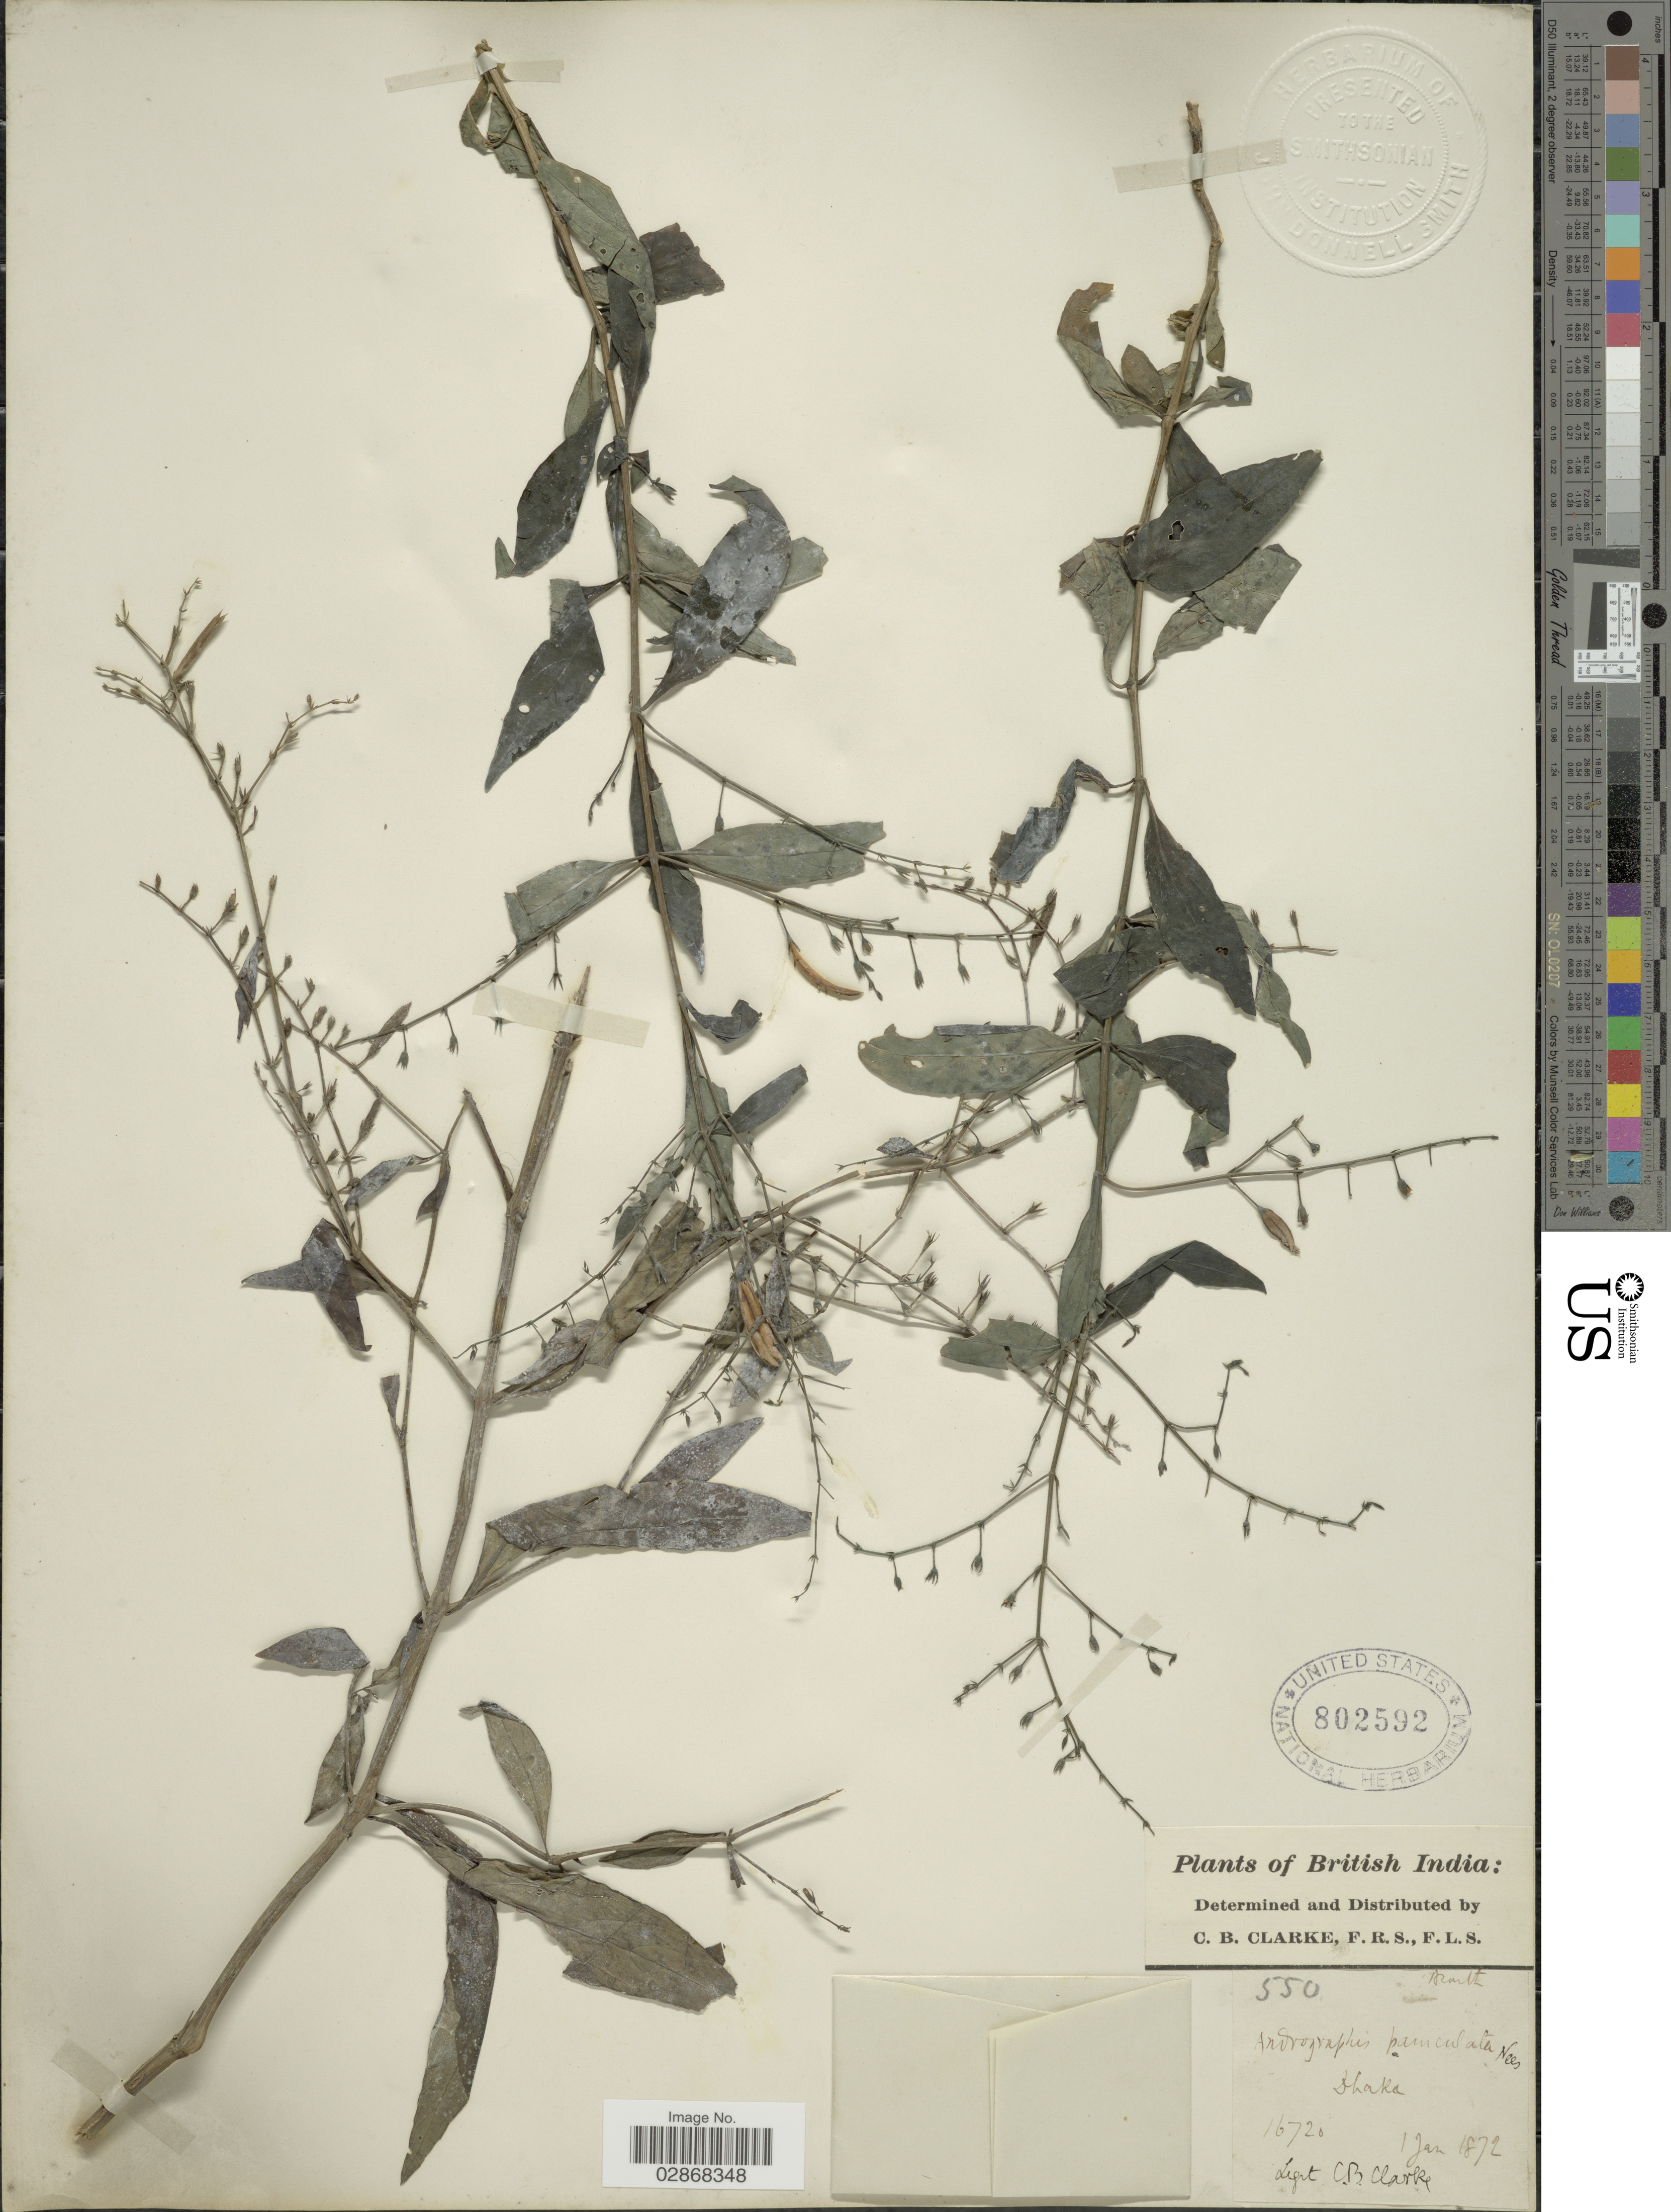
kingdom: Plantae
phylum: Tracheophyta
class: Magnoliopsida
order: Lamiales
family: Acanthaceae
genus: Andrographis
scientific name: Andrographis paniculata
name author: (Burm. f.) Nees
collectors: C. B. Clarke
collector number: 16720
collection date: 1872-01-01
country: Bangladesh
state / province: Dhaka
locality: British India.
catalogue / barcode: US 802592